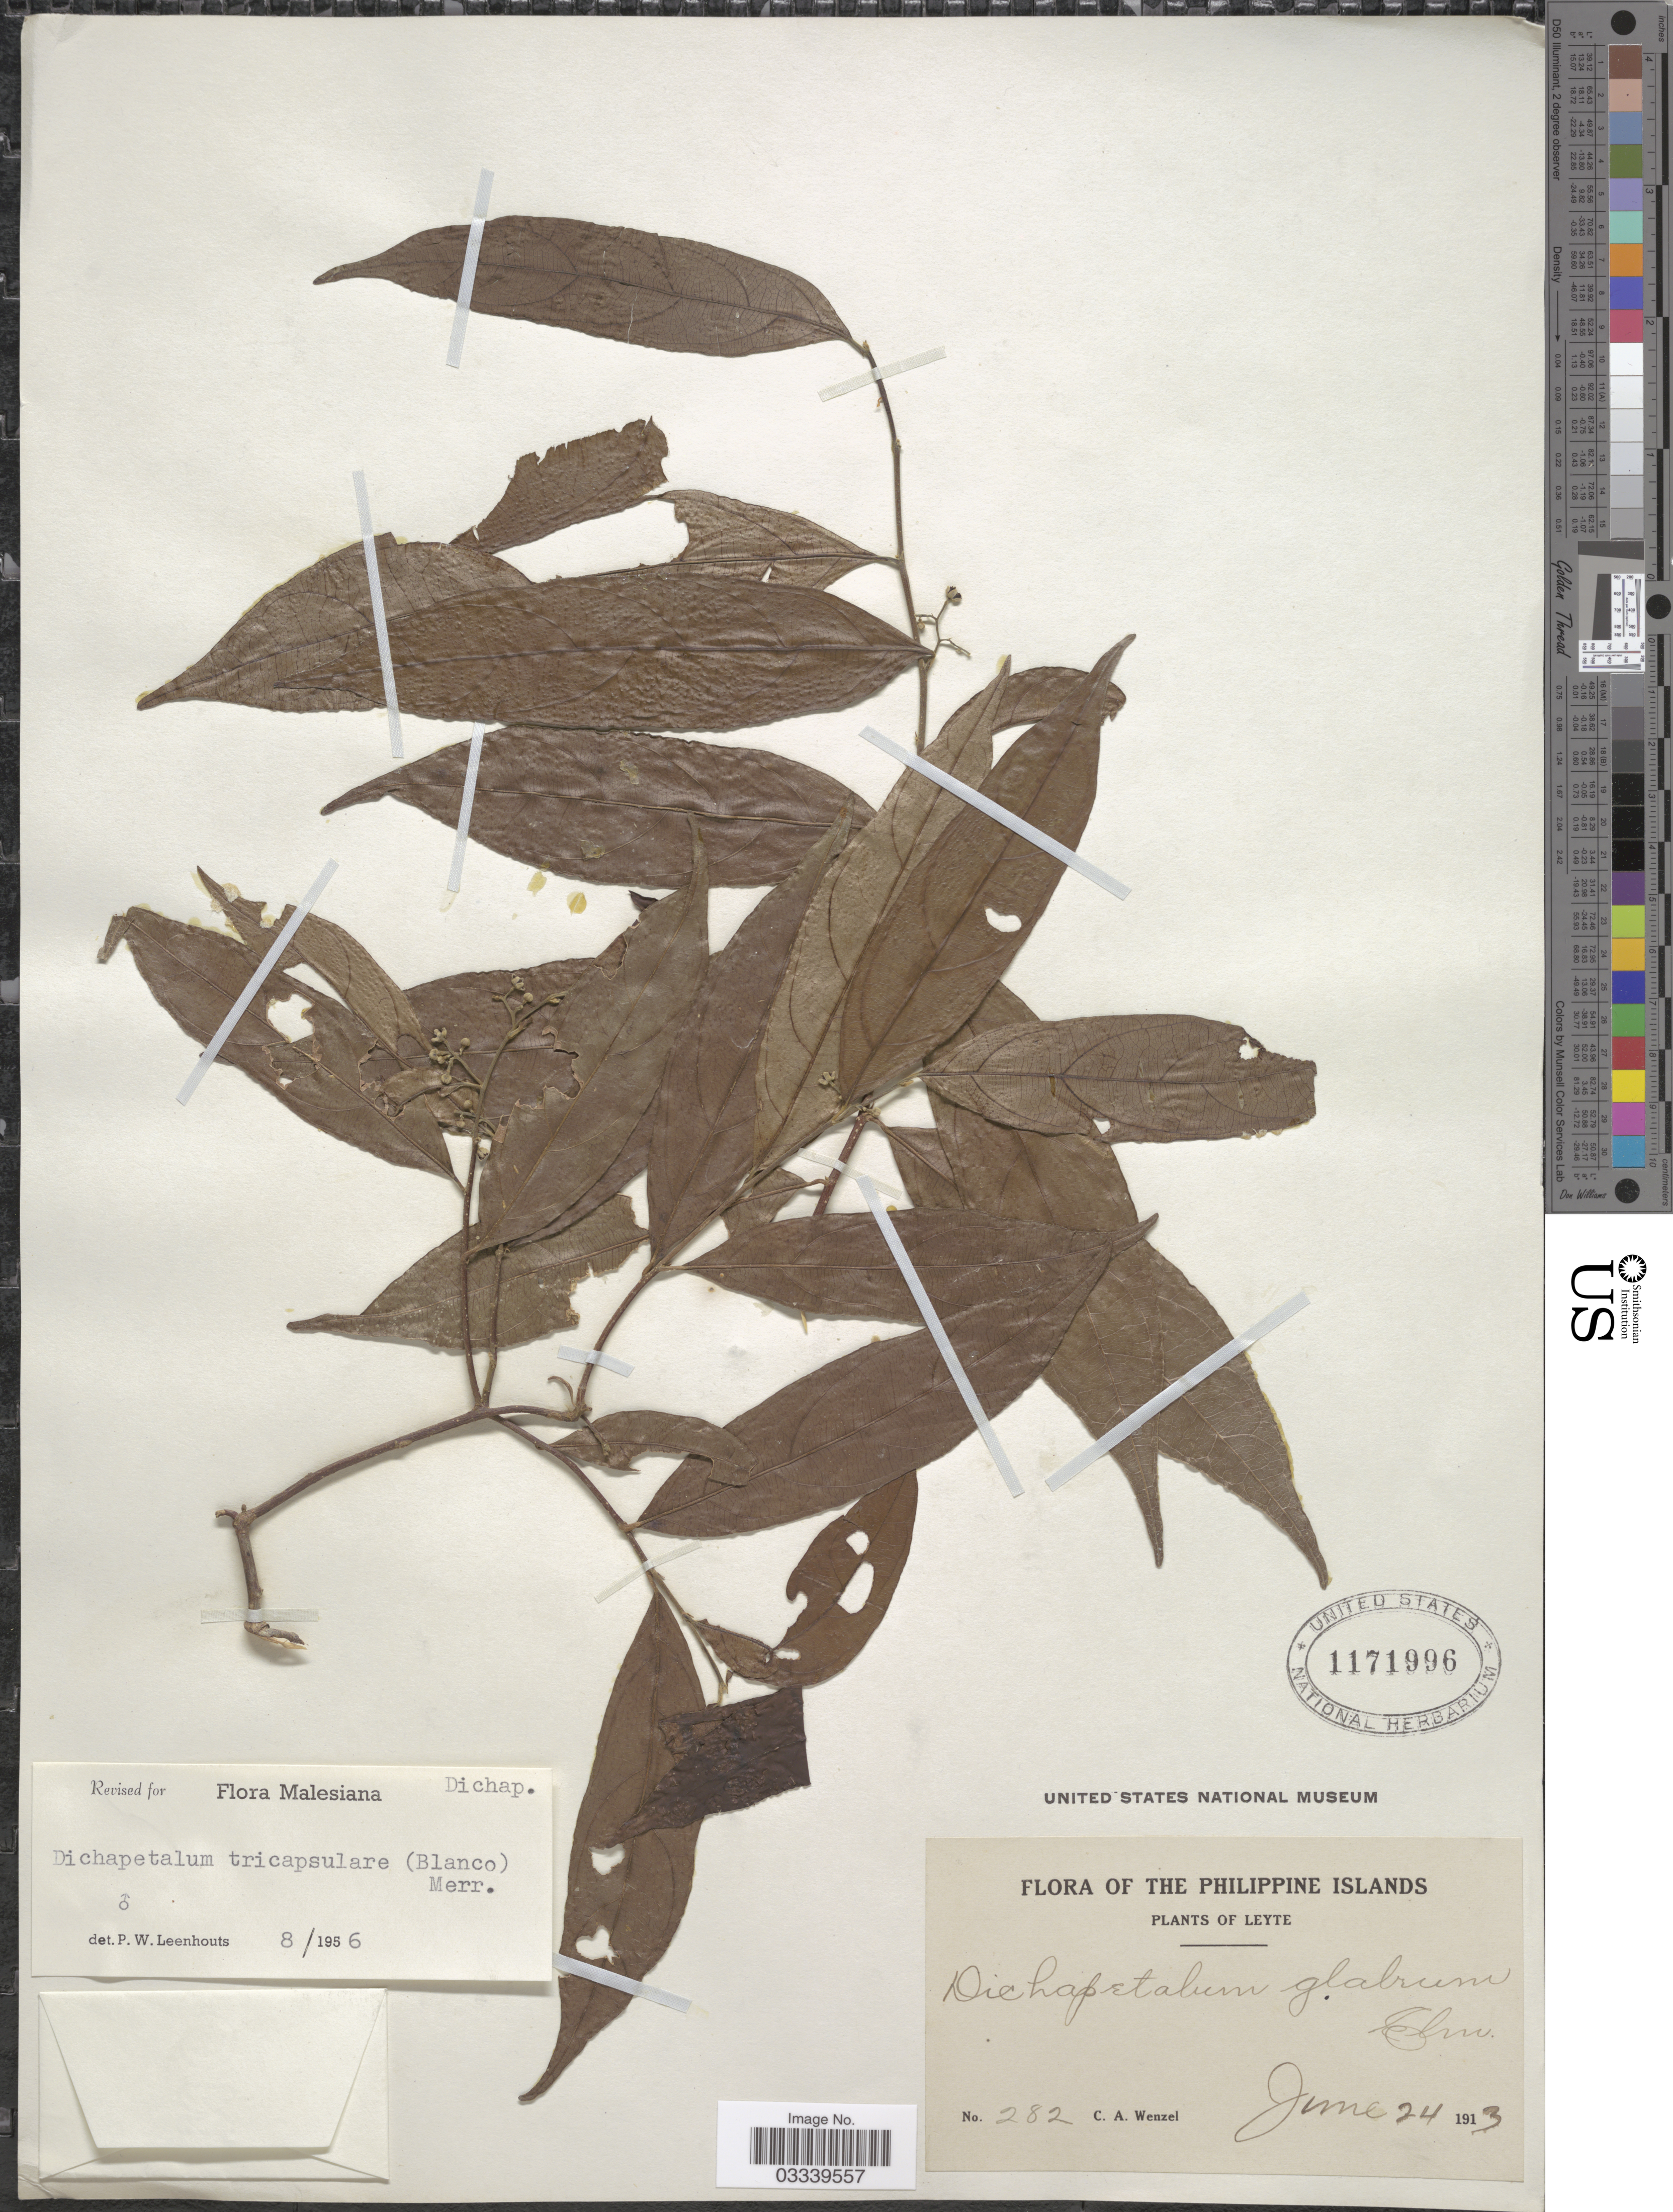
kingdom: Plantae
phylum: Tracheophyta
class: Magnoliopsida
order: Malpighiales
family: Dichapetalaceae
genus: Dichapetalum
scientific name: Dichapetalum tricapsulare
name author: (Blanco) Merr.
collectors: C. Wenzel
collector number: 282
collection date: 1913-06-24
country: Philippines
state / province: Eastern Visayas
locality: The Philippine Islands. Leyte.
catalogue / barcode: US 1171996